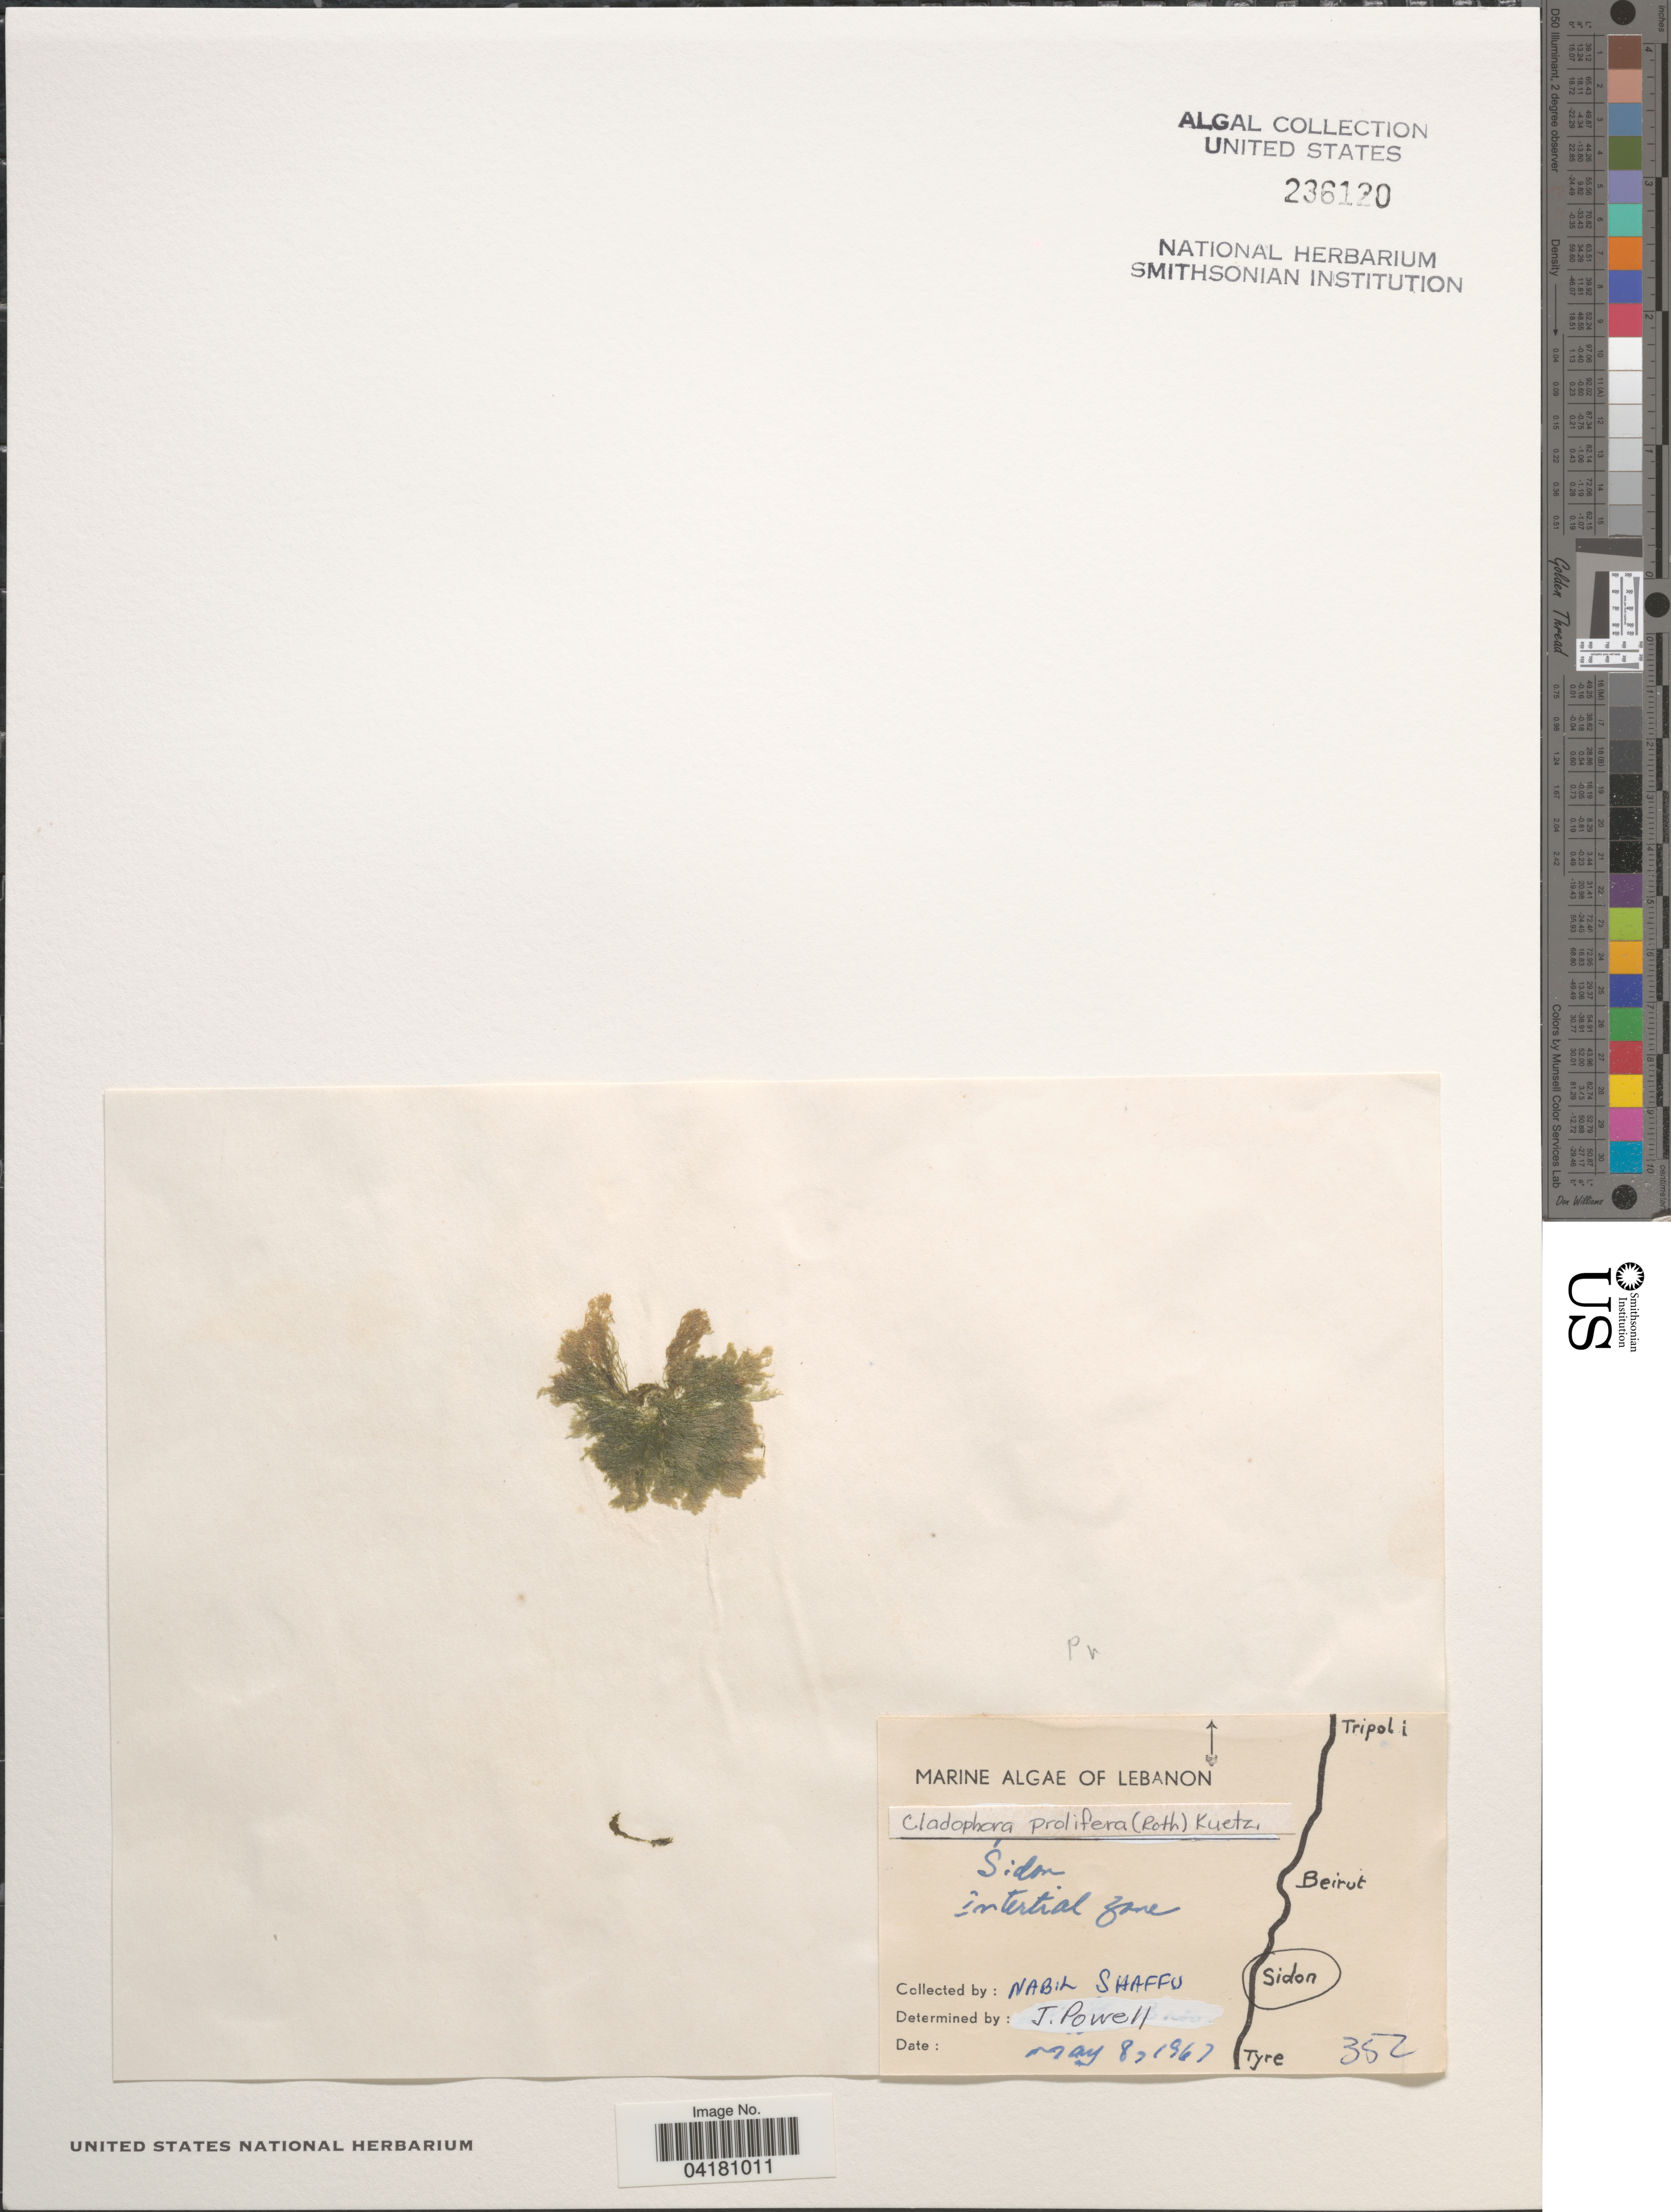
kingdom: Plantae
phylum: Chlorophyta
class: Ulvophyceae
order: Cladophorales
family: Cladophoraceae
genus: Cladophora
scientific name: Cladophora prolifera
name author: (Roth) Kütz.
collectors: N. Shaffu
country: Lebanon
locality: Sidon. Intertidal zone.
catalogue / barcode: US 236120